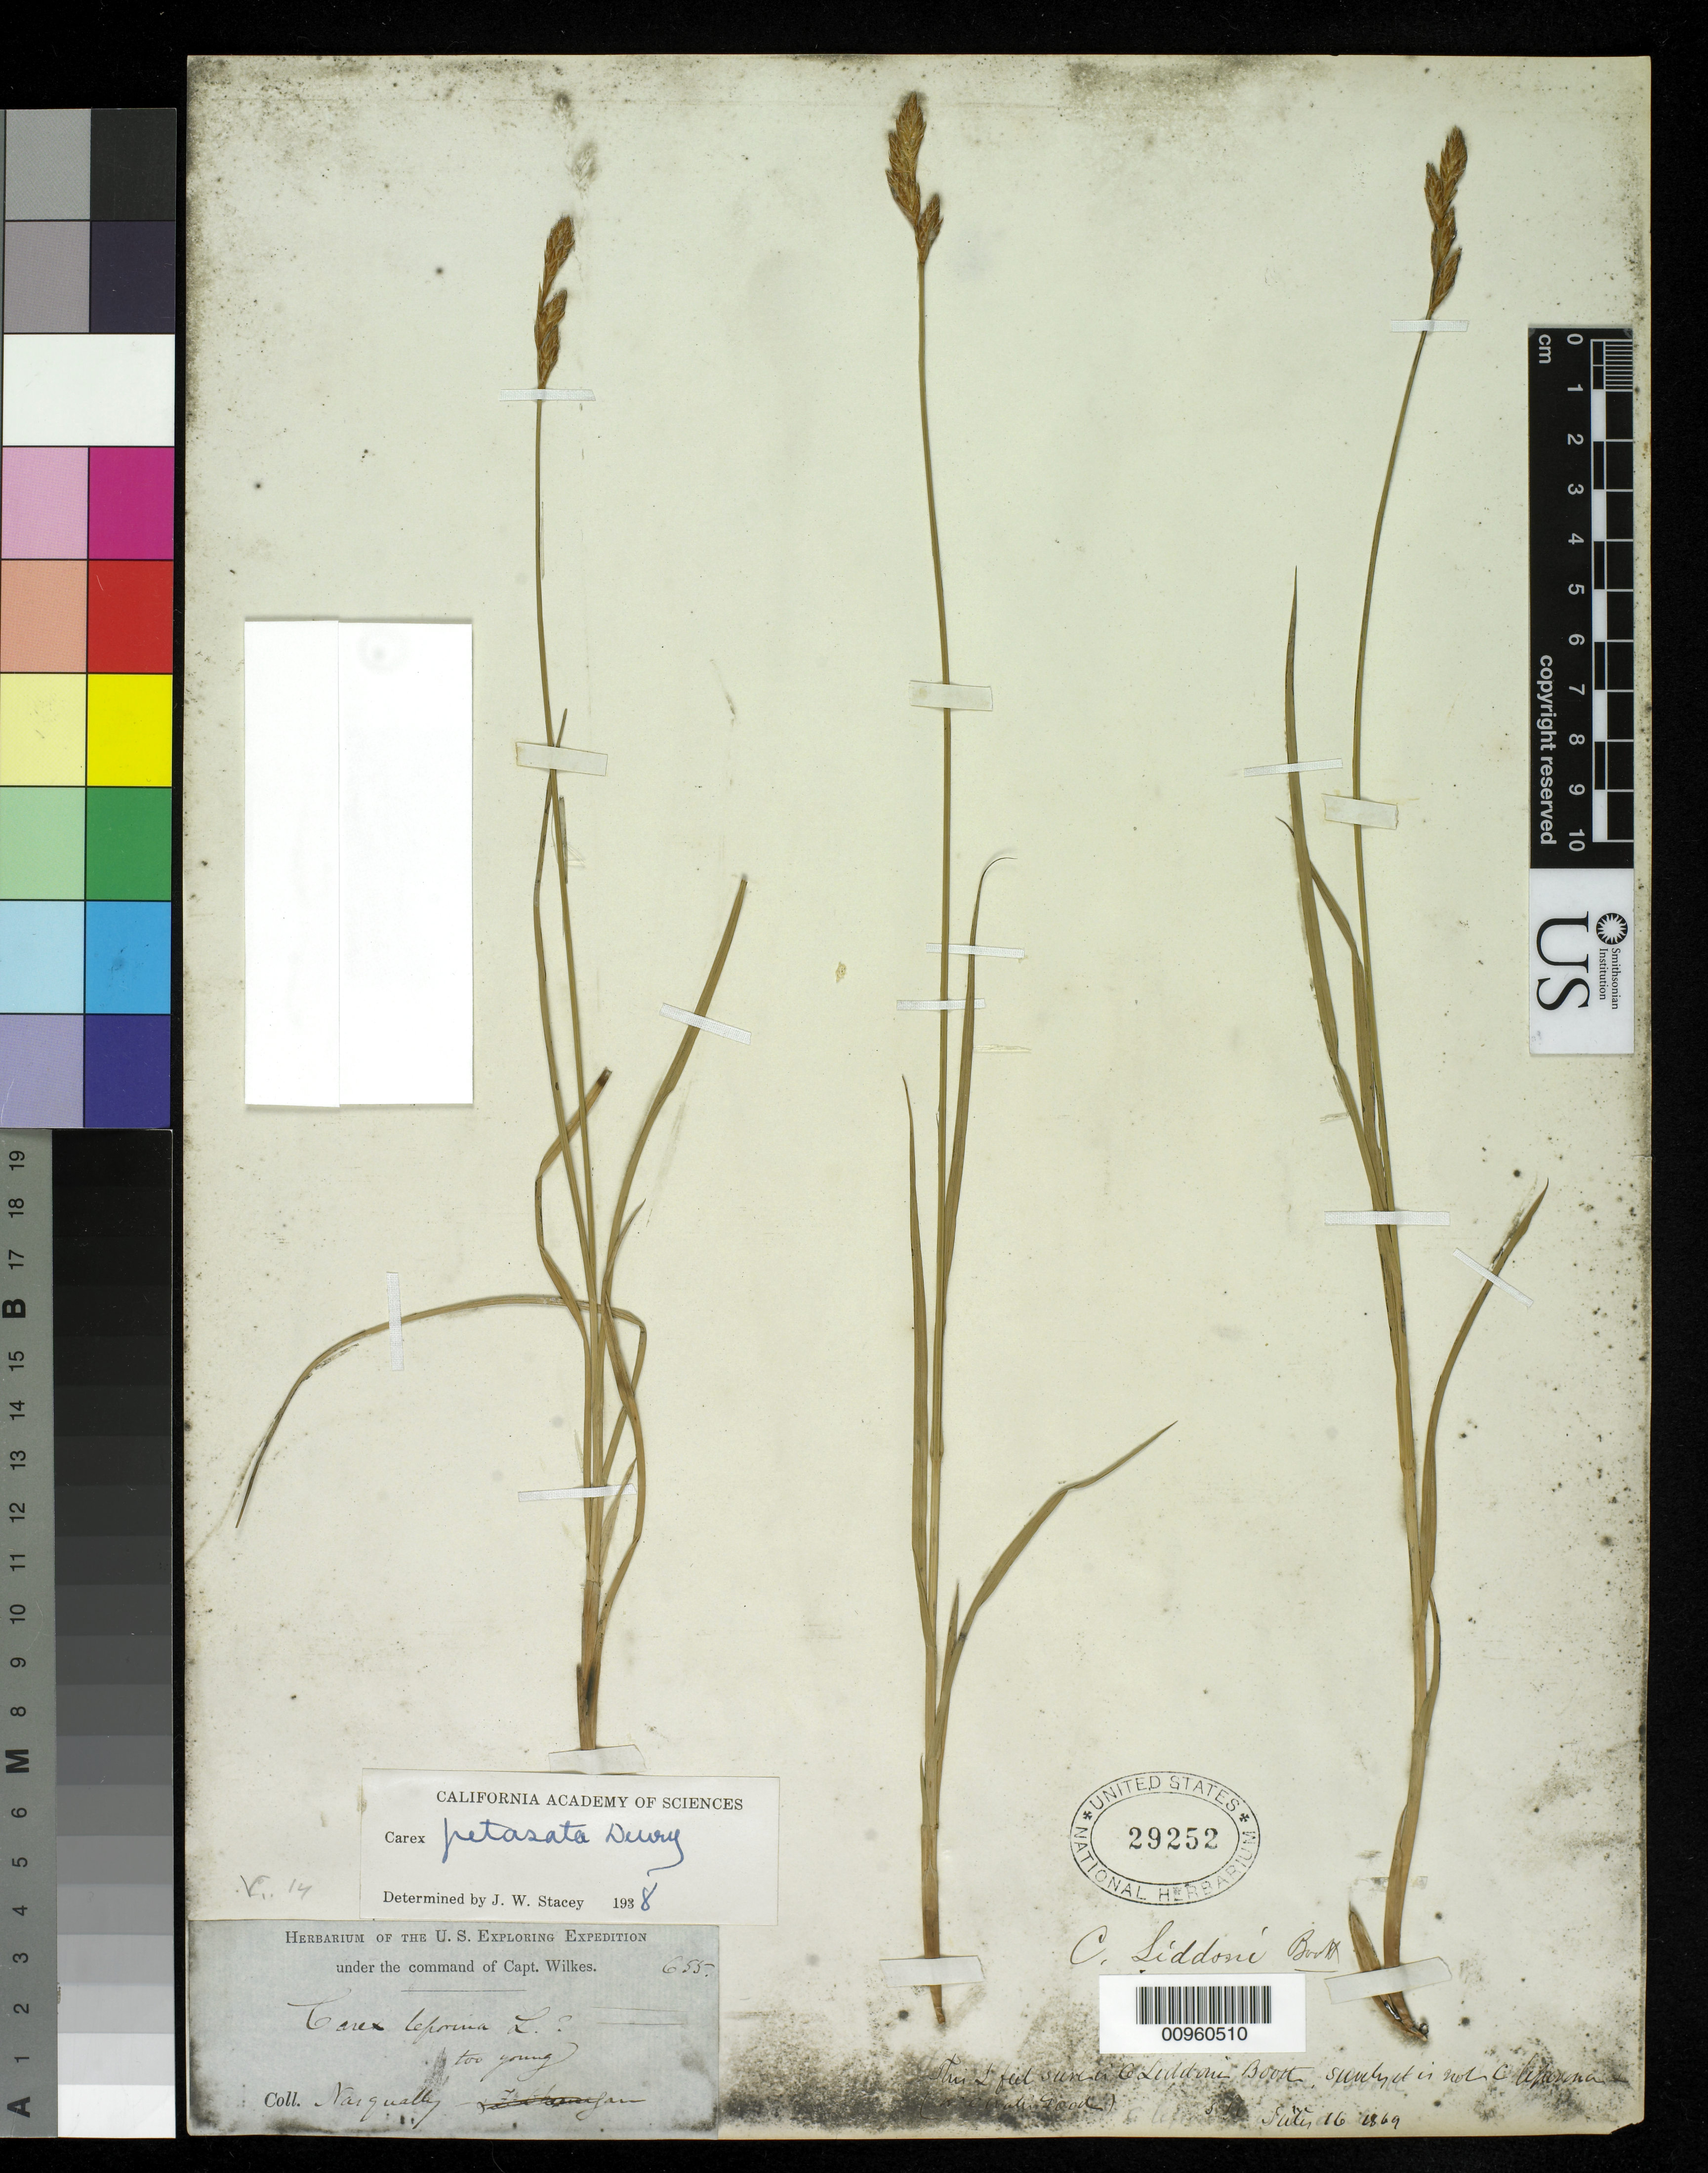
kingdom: Plantae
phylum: Tracheophyta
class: Liliopsida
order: Poales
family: Cyperaceae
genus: Carex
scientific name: Carex petasata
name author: Dewey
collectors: Wilkes Explor. Exped.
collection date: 1838/1842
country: United States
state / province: Oregon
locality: Nasqually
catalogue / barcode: US 29252